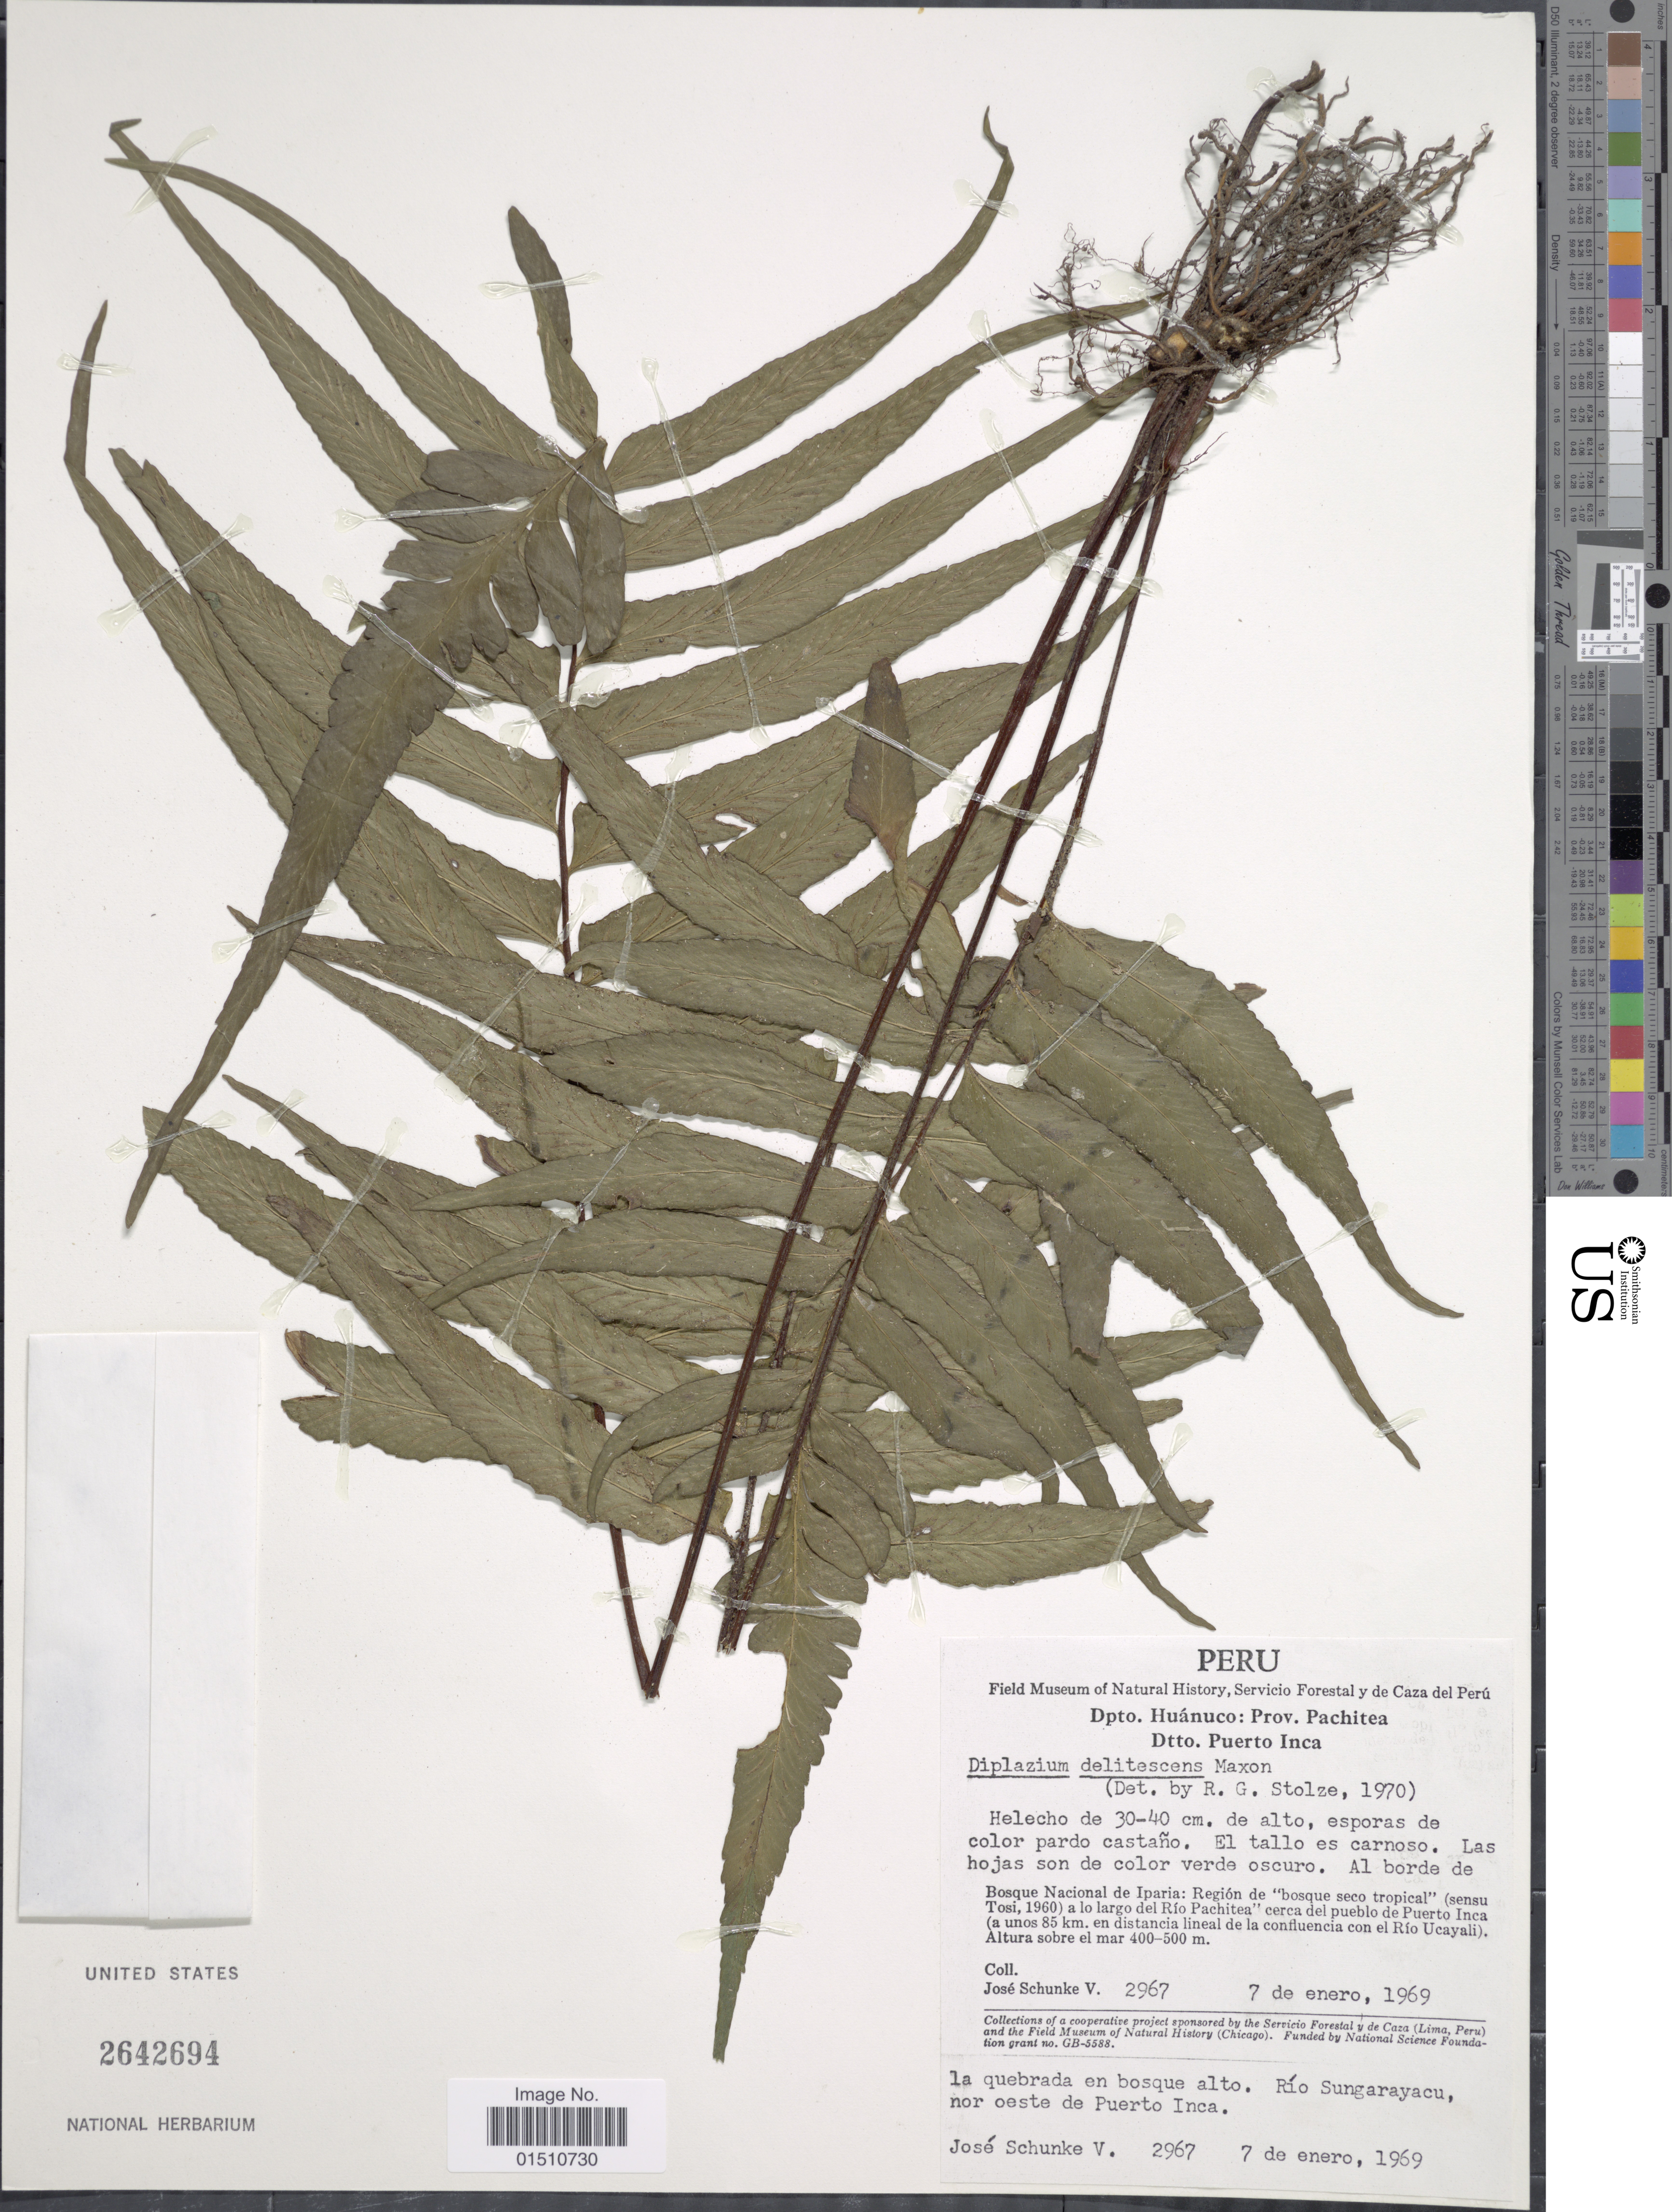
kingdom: Plantae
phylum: Tracheophyta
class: Polypodiopsida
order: Polypodiales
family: Aspleniaceae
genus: Asplenium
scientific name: Asplenium delitescens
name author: (Maxon) L.D. Gómez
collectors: J. Schunke Vigo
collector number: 2967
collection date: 1969-01-07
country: Peru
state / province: Huánuco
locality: Peru, Dpto. Huanuco: Prov. Pachitea Dtto. Puerto Inca, Bosque Nacional de Iparia: Region de "bosque seco tropical" (sensu Tosi, 1960) a lo largo del Rio Pachitea cerca del pueblo de Puerto Inca (a unos 85 km. en distancia lineal de la confluencia con el Rio Ucayali). la quebrada en bosque alto. Rio Sungarayacu, nor oeste de Puerto Inca.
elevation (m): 400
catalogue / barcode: US 2642694